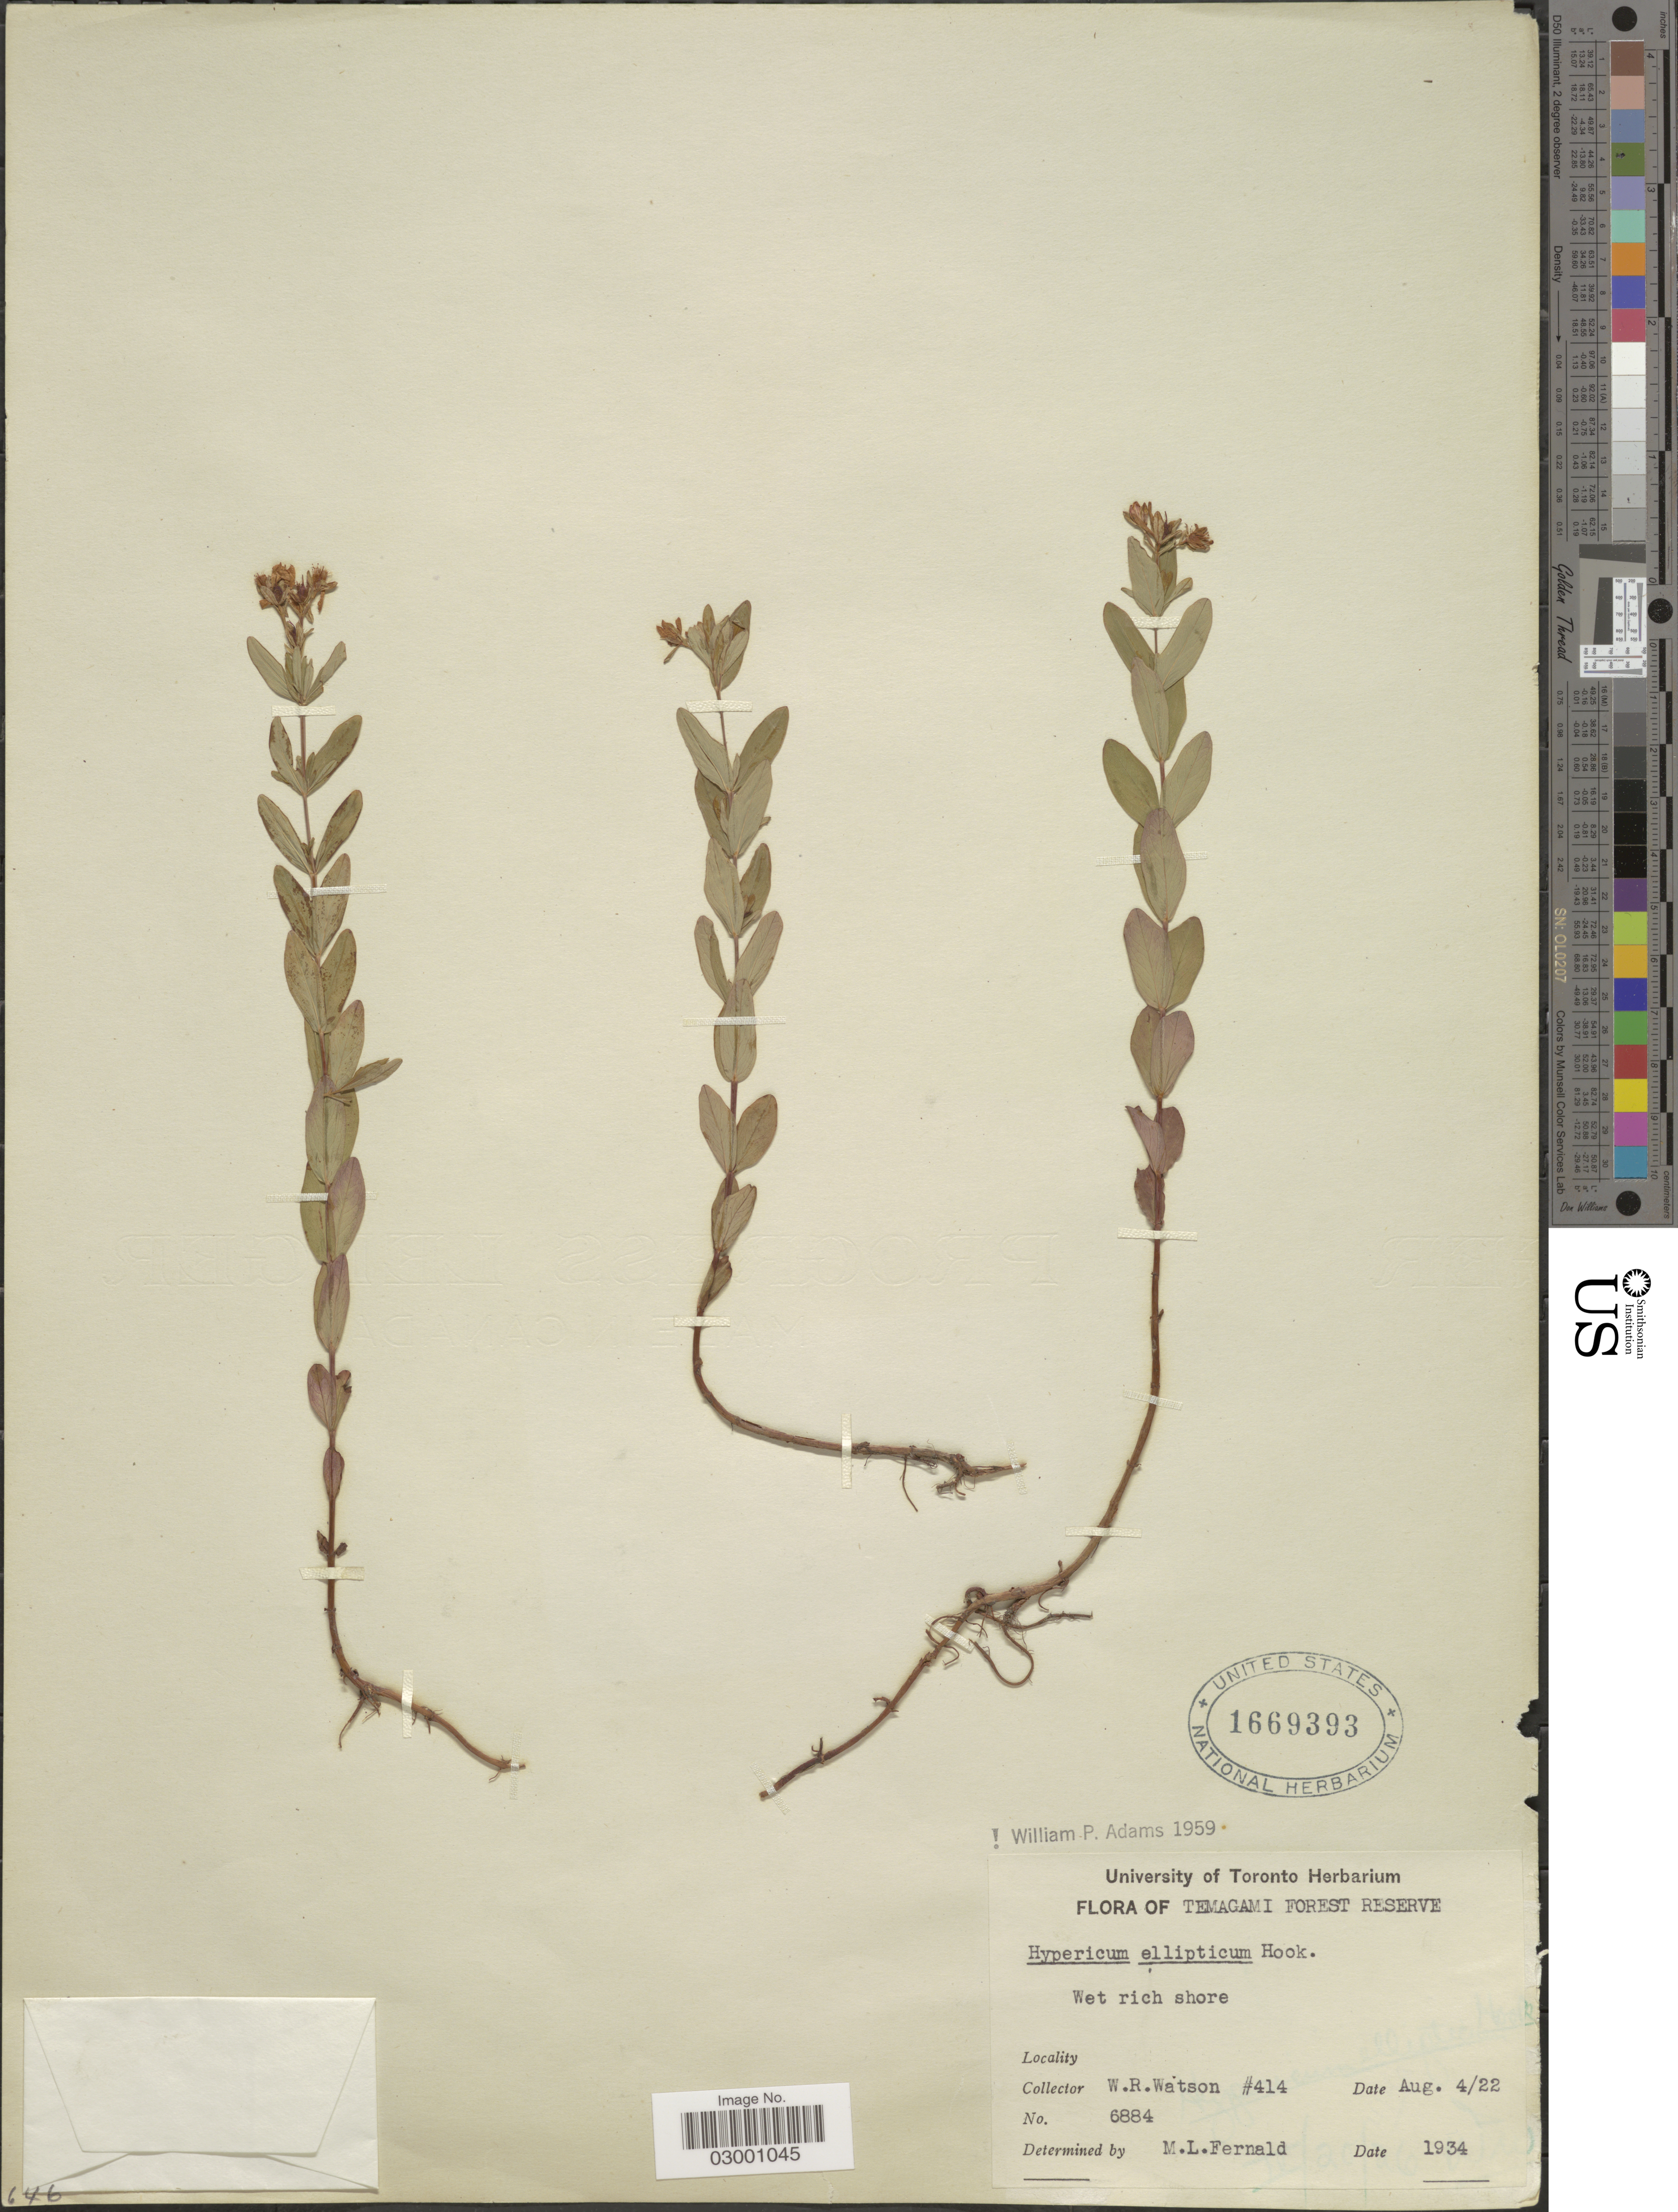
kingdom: Plantae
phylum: Tracheophyta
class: Magnoliopsida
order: Malpighiales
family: Hypericaceae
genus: Hypericum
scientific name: Hypericum ellipticum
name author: Hook.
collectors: W. R. Watson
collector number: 414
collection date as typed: Transcribed d/m/y: 4/8/22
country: Canada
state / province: Ontario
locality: Temagami Forest Reserve.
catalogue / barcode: US 1669393